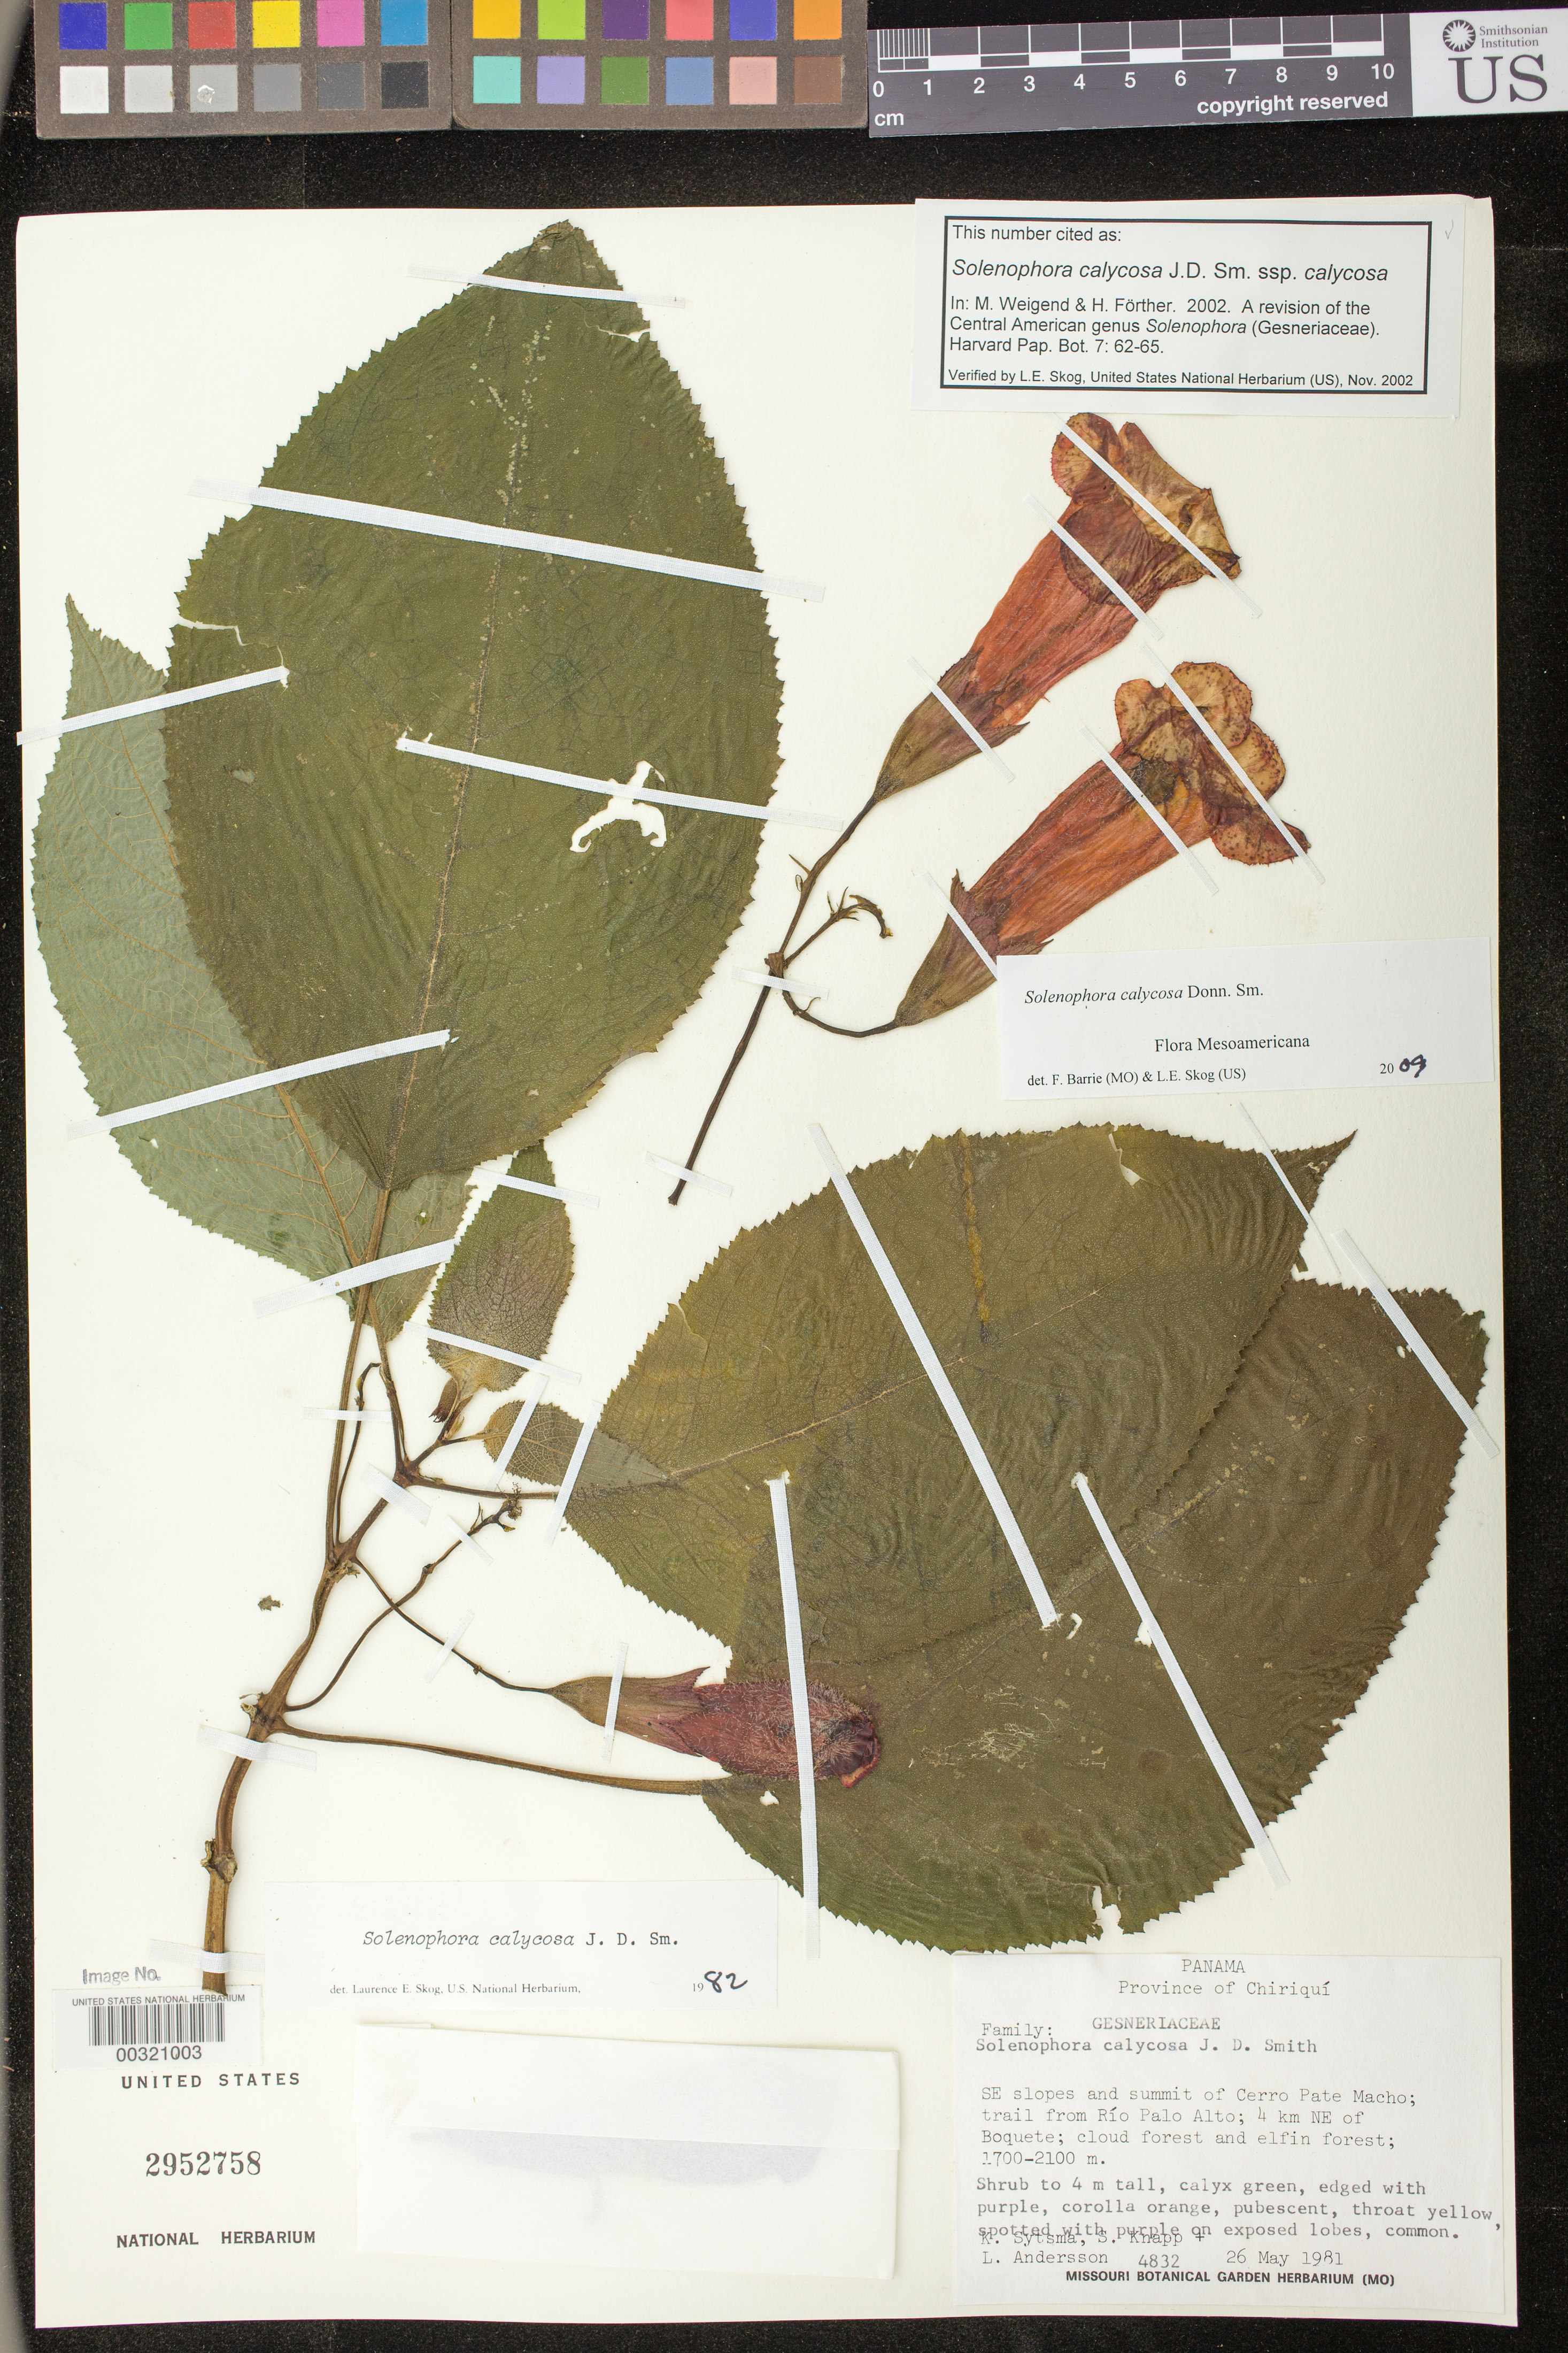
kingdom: Plantae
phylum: Tracheophyta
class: Magnoliopsida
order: Lamiales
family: Gesneriaceae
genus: Solenophora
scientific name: Solenophora calycosa Donn. Sm. subsp. calycosa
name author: (Donn. Sm.) Donn. Sm.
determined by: Weigend; Förther, Harald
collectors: K. J. Sytsma, S. Knapp & L. Andersson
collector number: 4832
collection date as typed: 26 May 1981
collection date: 1981-05-26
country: Panama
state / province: Chiriquí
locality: SE slopes and summit of Cerro Pate Macho; trail from Río Palo Alto; 4 km NE of Boquete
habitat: Cloud forest and elfin forest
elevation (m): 1700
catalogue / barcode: US 2952758